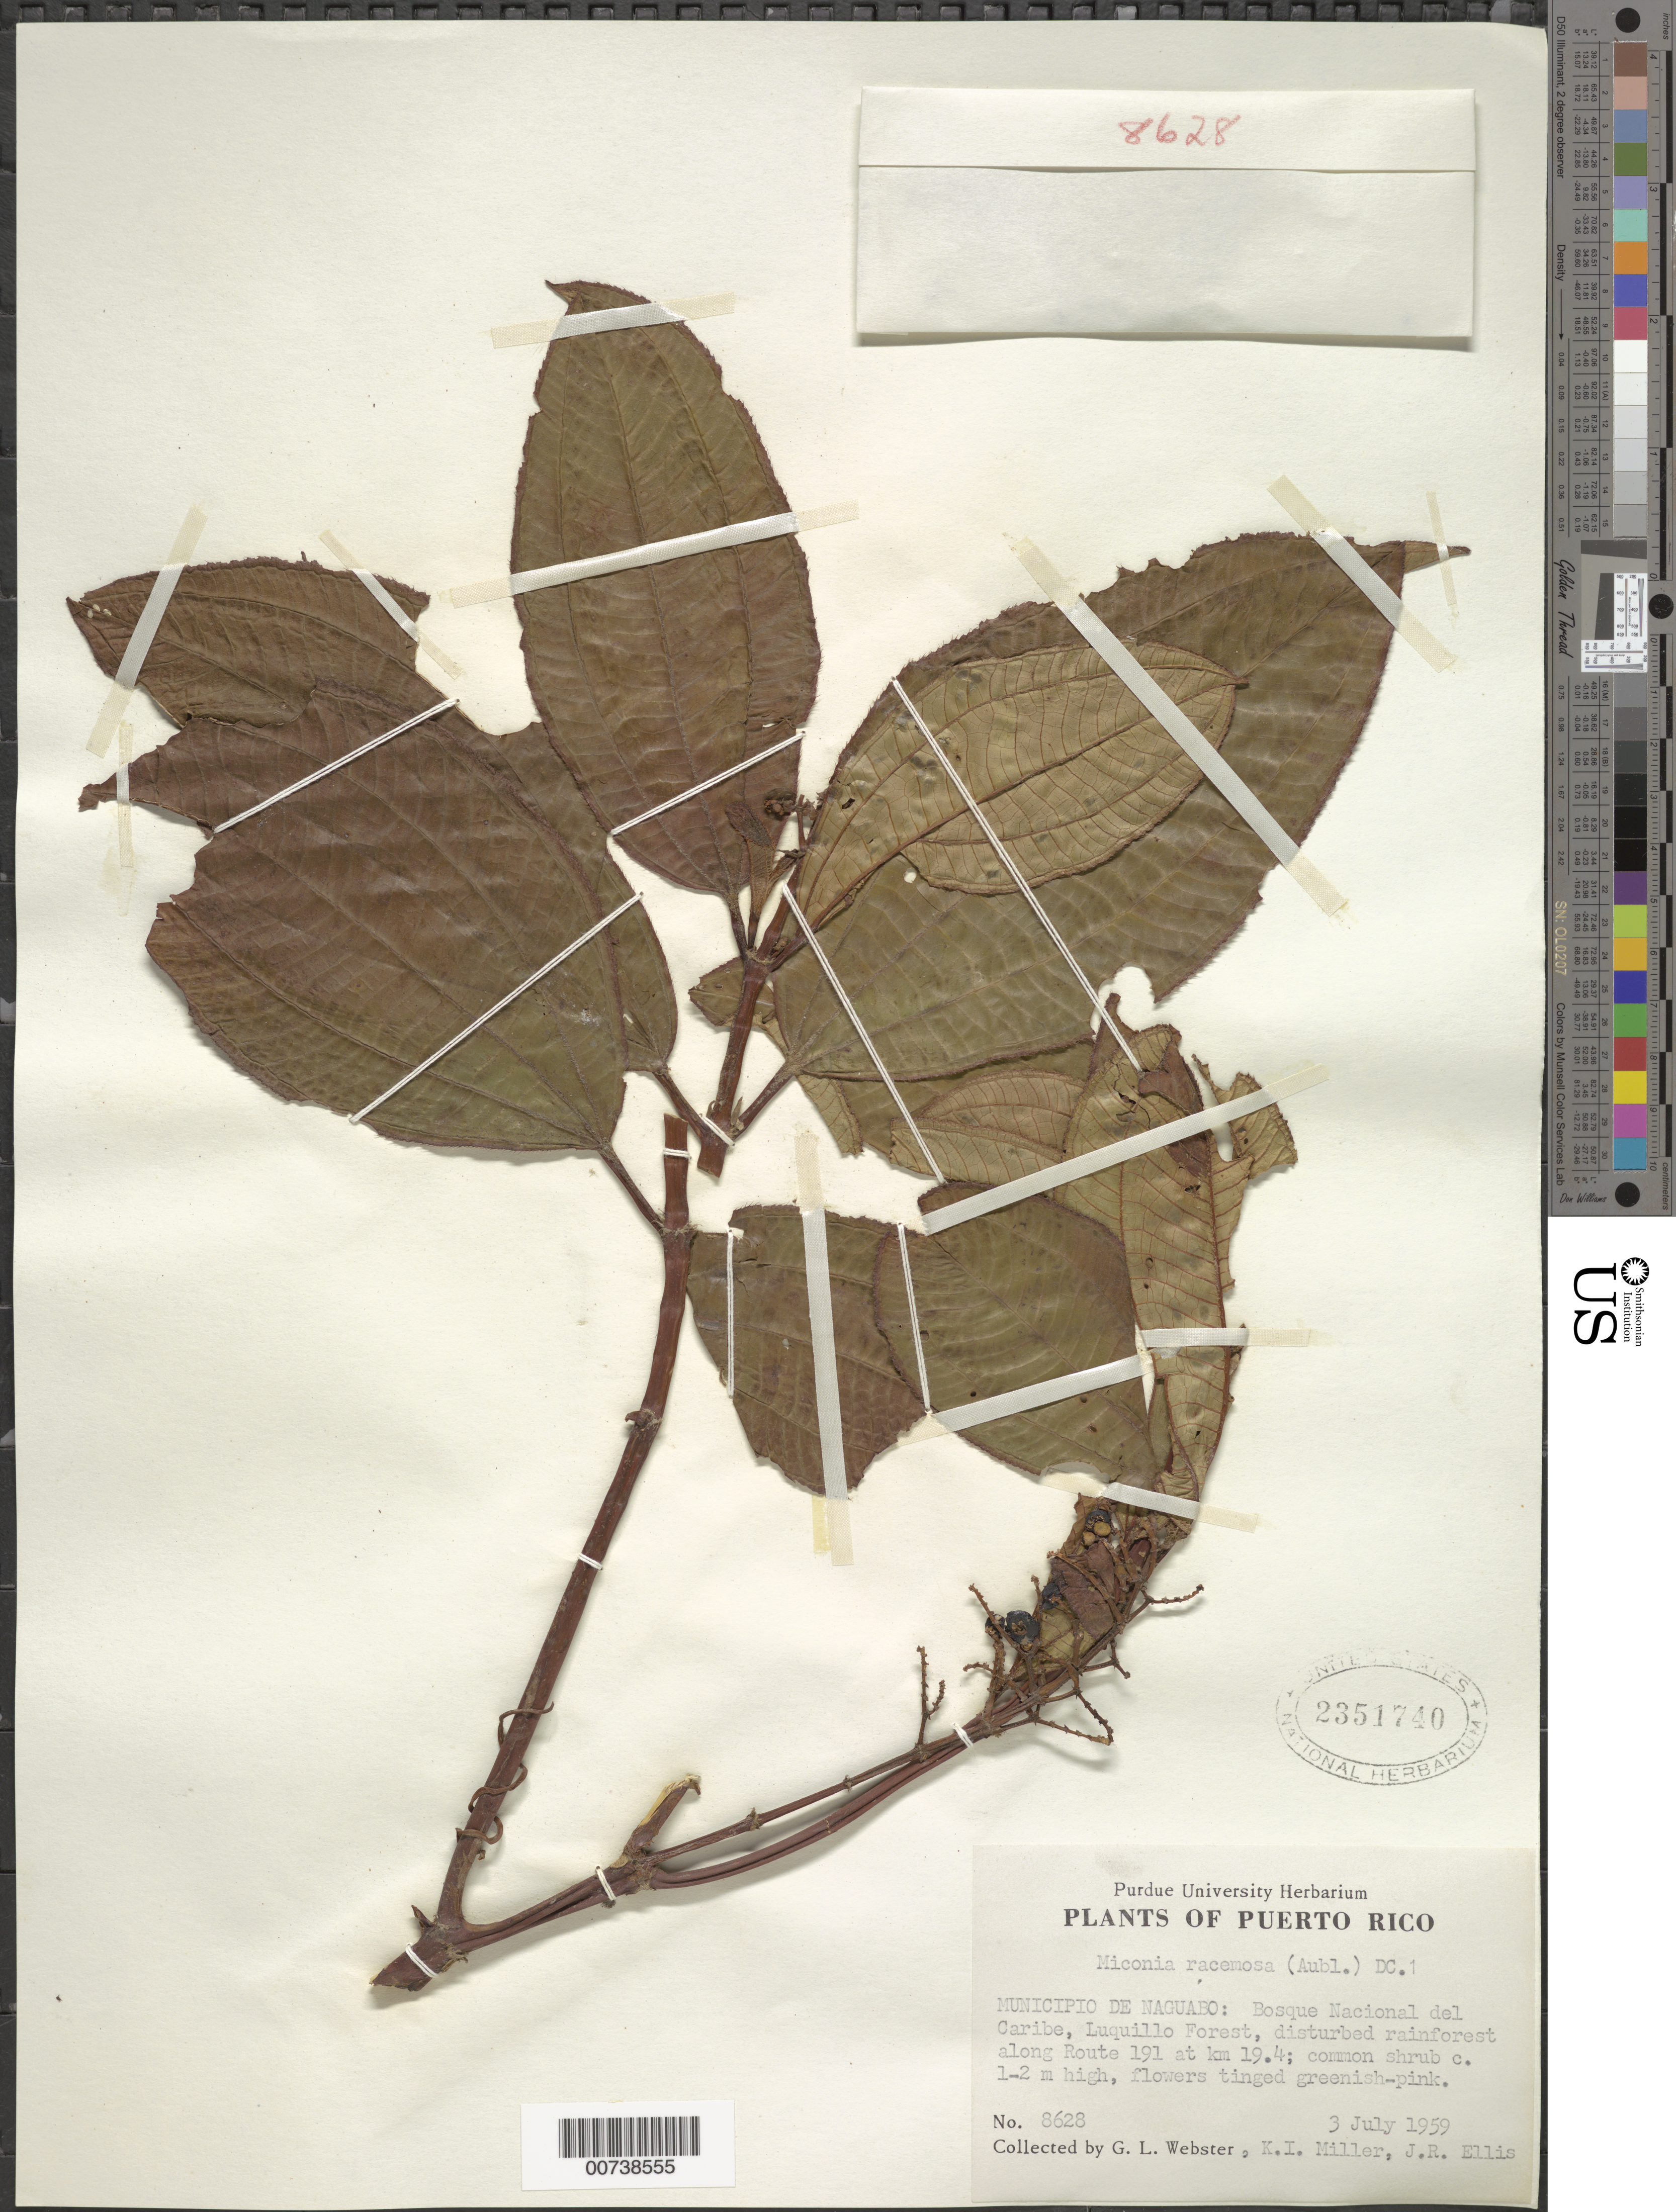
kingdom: Plantae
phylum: Tracheophyta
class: Magnoliopsida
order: Myrtales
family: Melastomataceae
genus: Miconia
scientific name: Miconia racemosa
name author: (Aubl.) DC.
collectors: G. L. Webster, K. I. Miller & J. R. Ellis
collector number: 8628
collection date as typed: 03 Jul 1959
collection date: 1959-07-03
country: Puerto Rico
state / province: Naguabo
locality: Mun. Naguabo: Bosque Nacional del Caribe, Luquillo Forest, disturbed rainforest along route 191 at km 19.4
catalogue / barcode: US 2351740